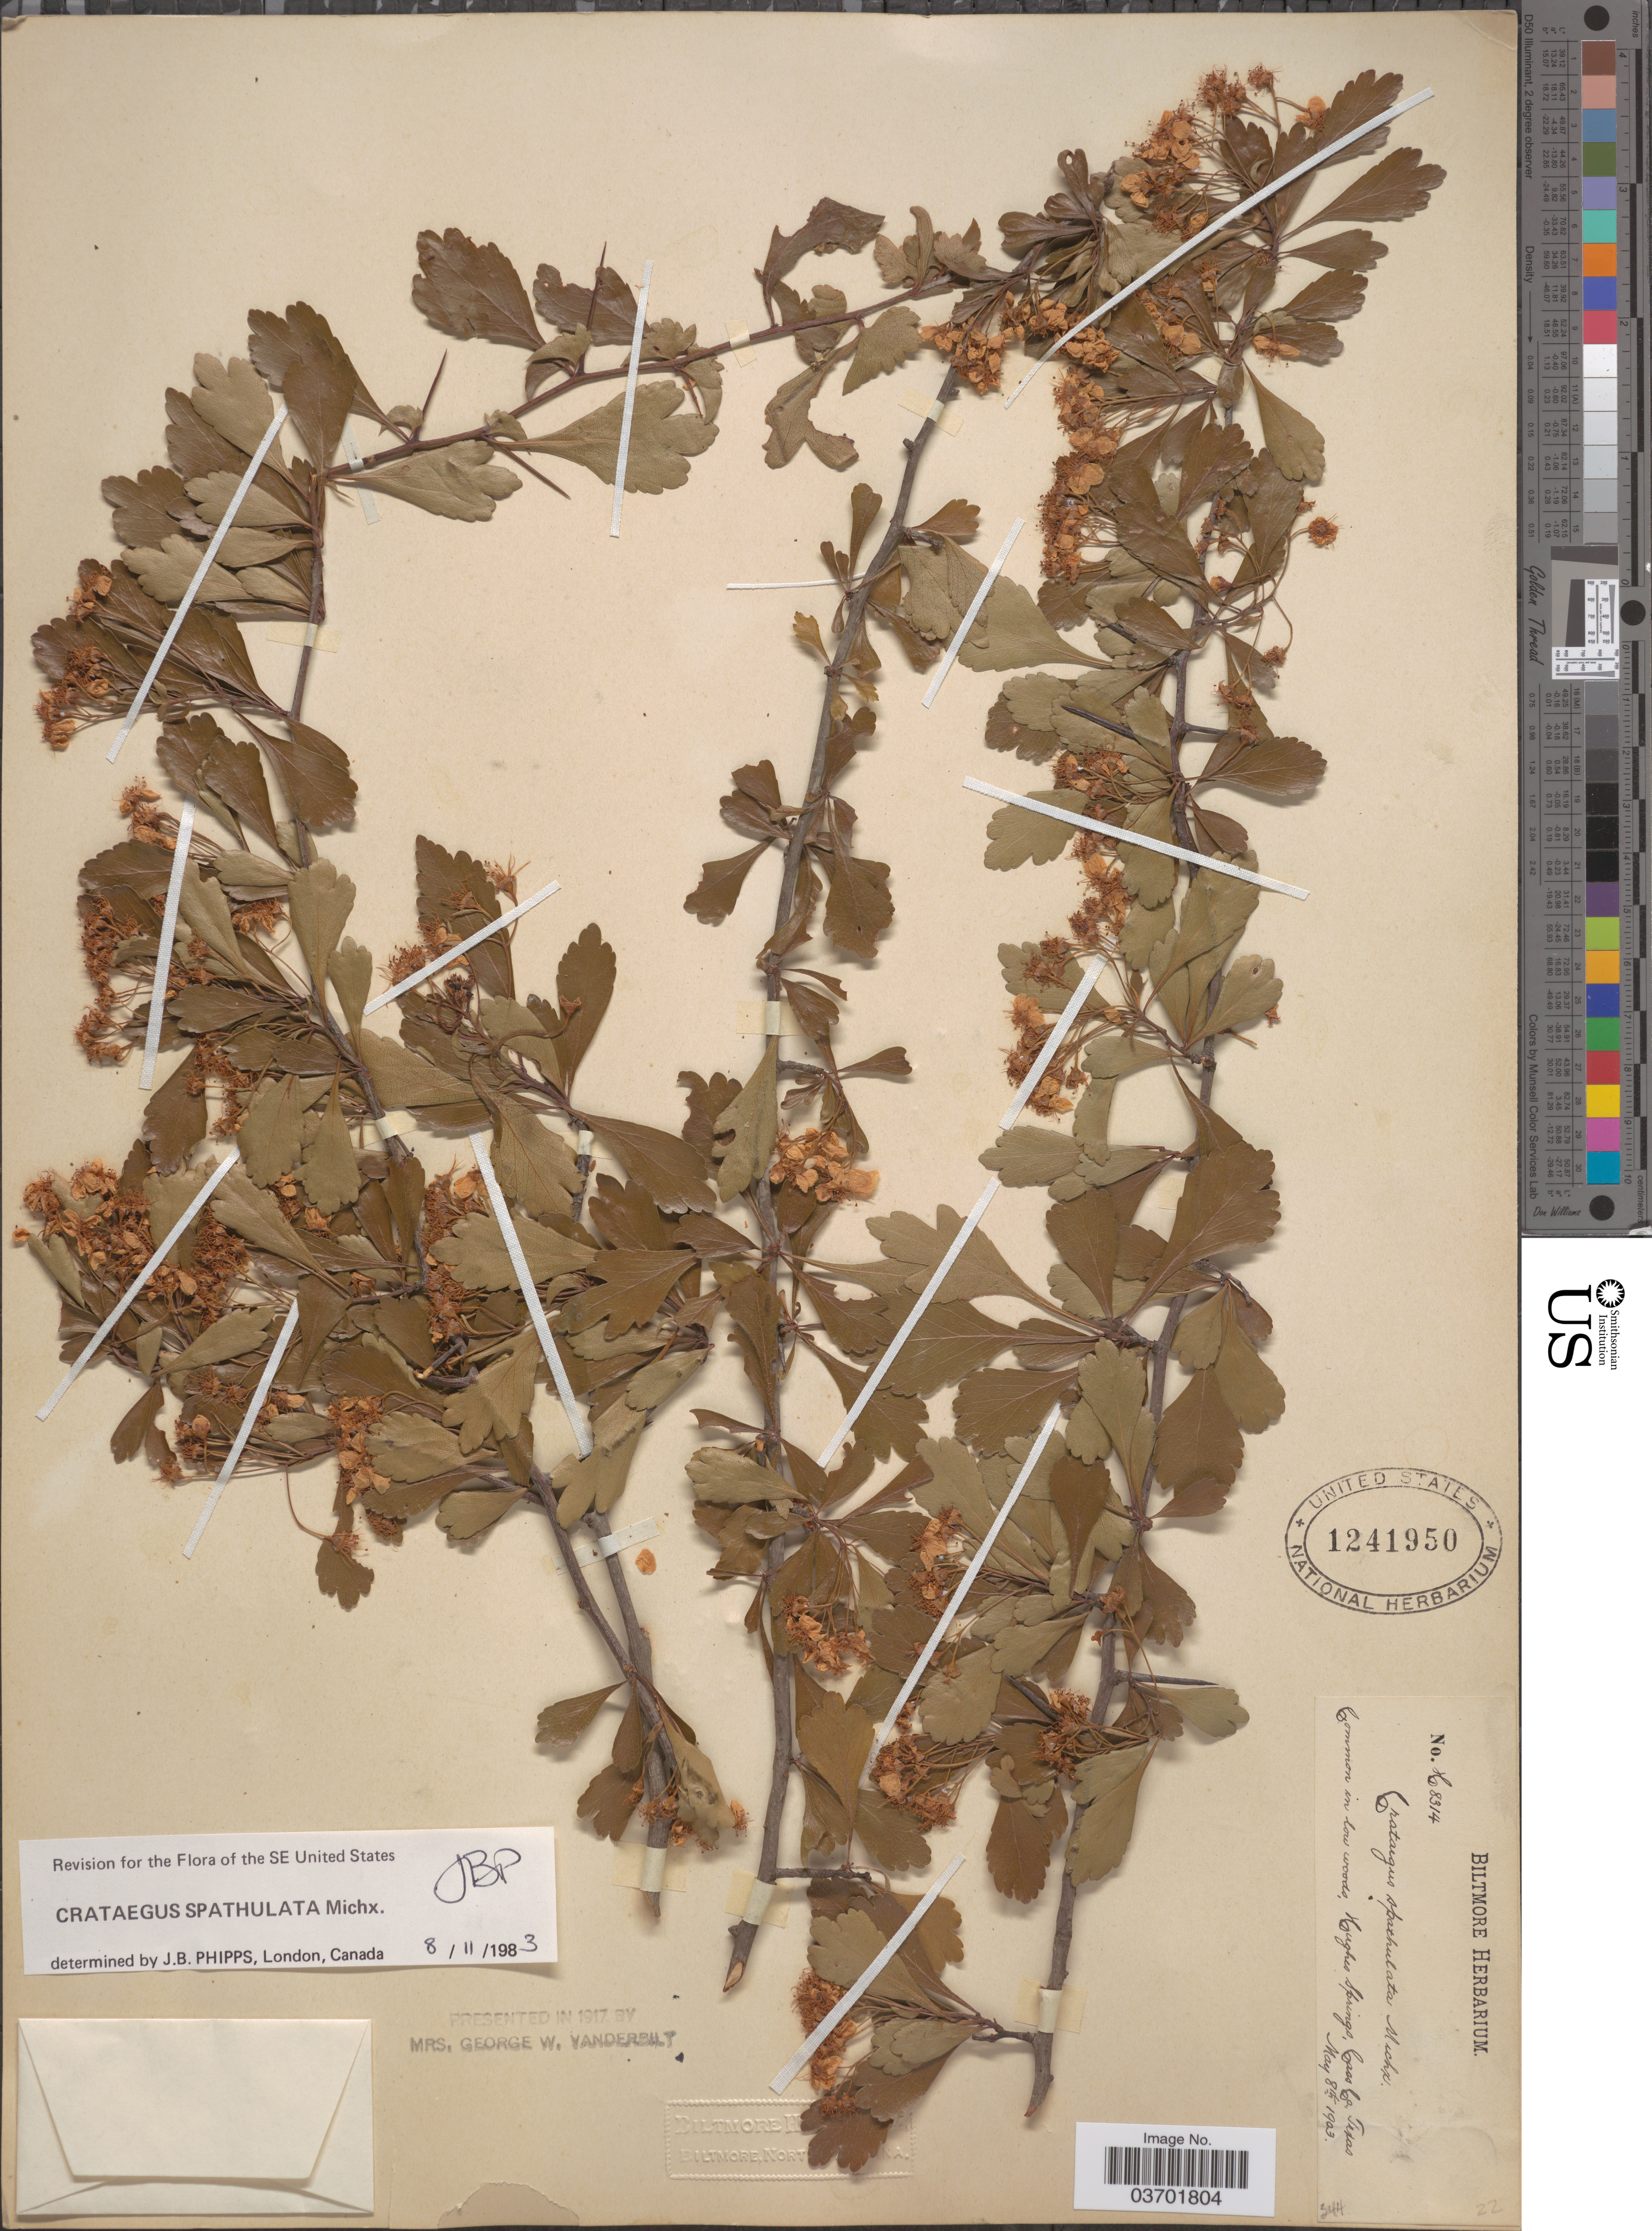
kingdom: Plantae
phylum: Tracheophyta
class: Magnoliopsida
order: Rosales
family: Rosaceae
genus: Crataegus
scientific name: Crataegus spathulata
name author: Michx.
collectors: ex herb. Biltmore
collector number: H8314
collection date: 1903-05-08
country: United States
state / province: Texas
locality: Hughes Springs, Cass Co.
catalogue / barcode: US 1241950